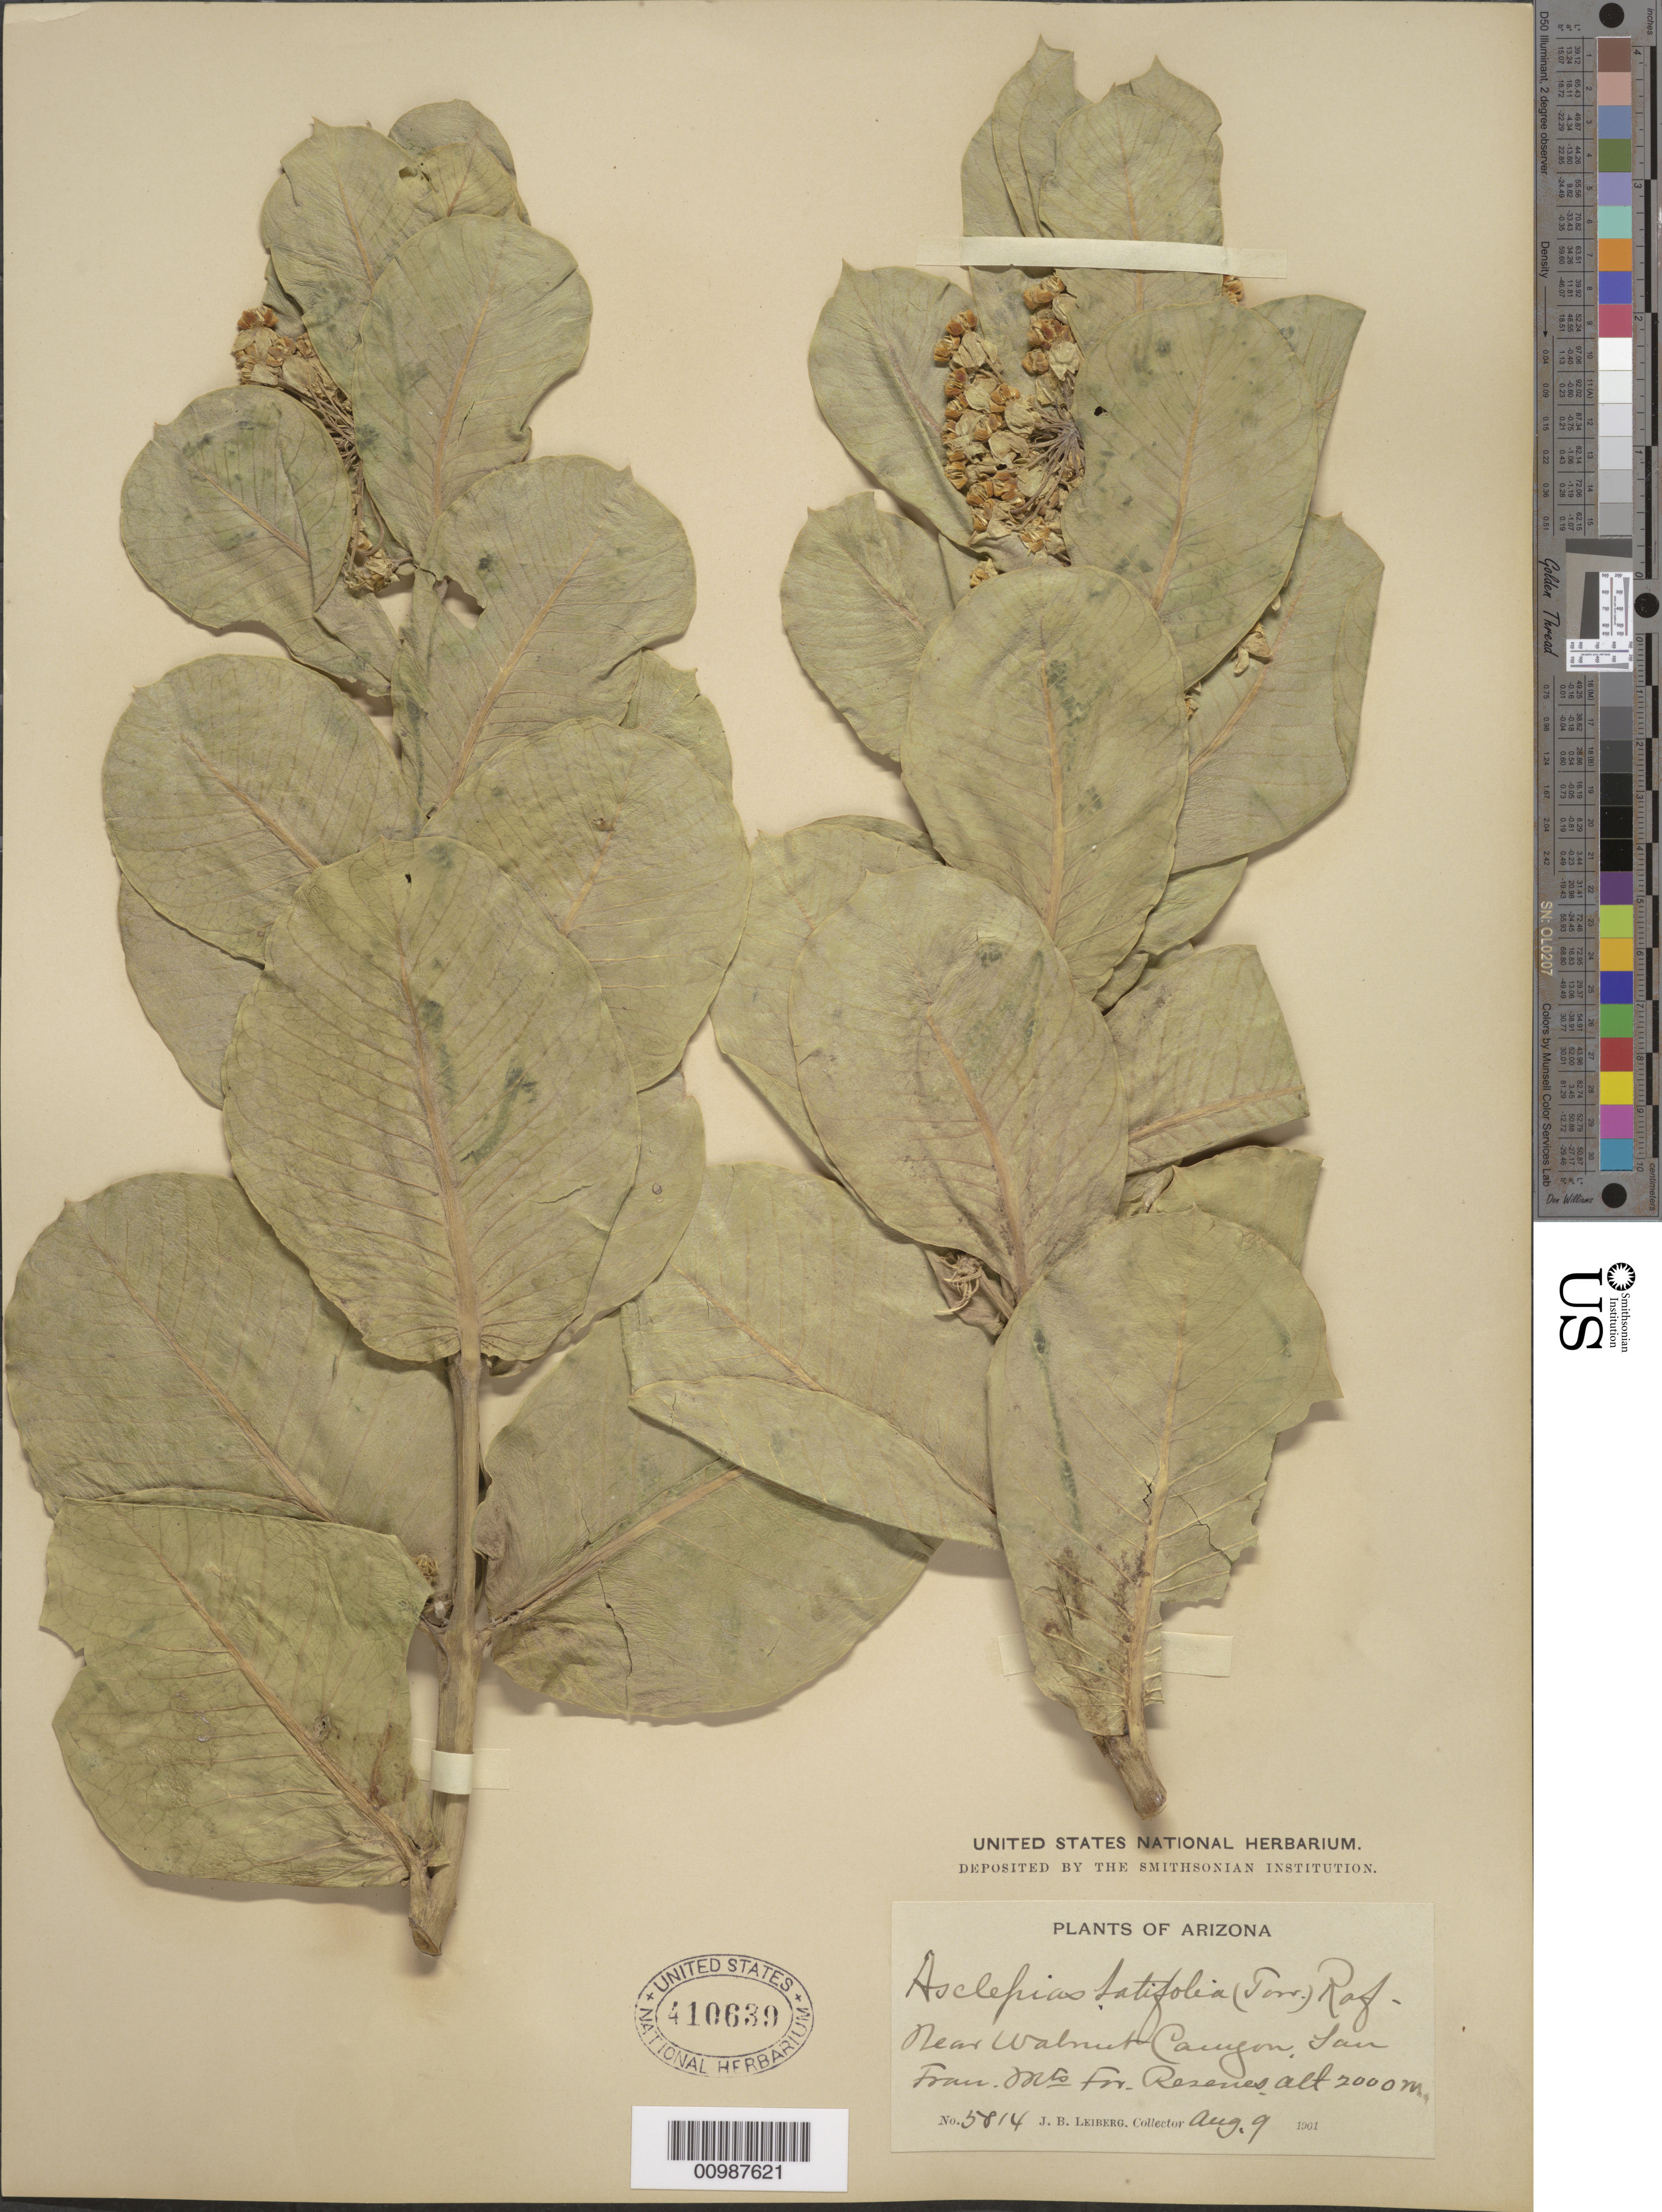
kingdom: Plantae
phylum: Tracheophyta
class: Magnoliopsida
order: Gentianales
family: Apocynaceae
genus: Asclepias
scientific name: Asclepias latifolia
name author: Torr.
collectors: J. Leiberg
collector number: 5814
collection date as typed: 09 Aug 1901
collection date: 1901-08-09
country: United States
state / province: Arizona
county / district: Coconino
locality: Near Walnut Canyon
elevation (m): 2000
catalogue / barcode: US 410639